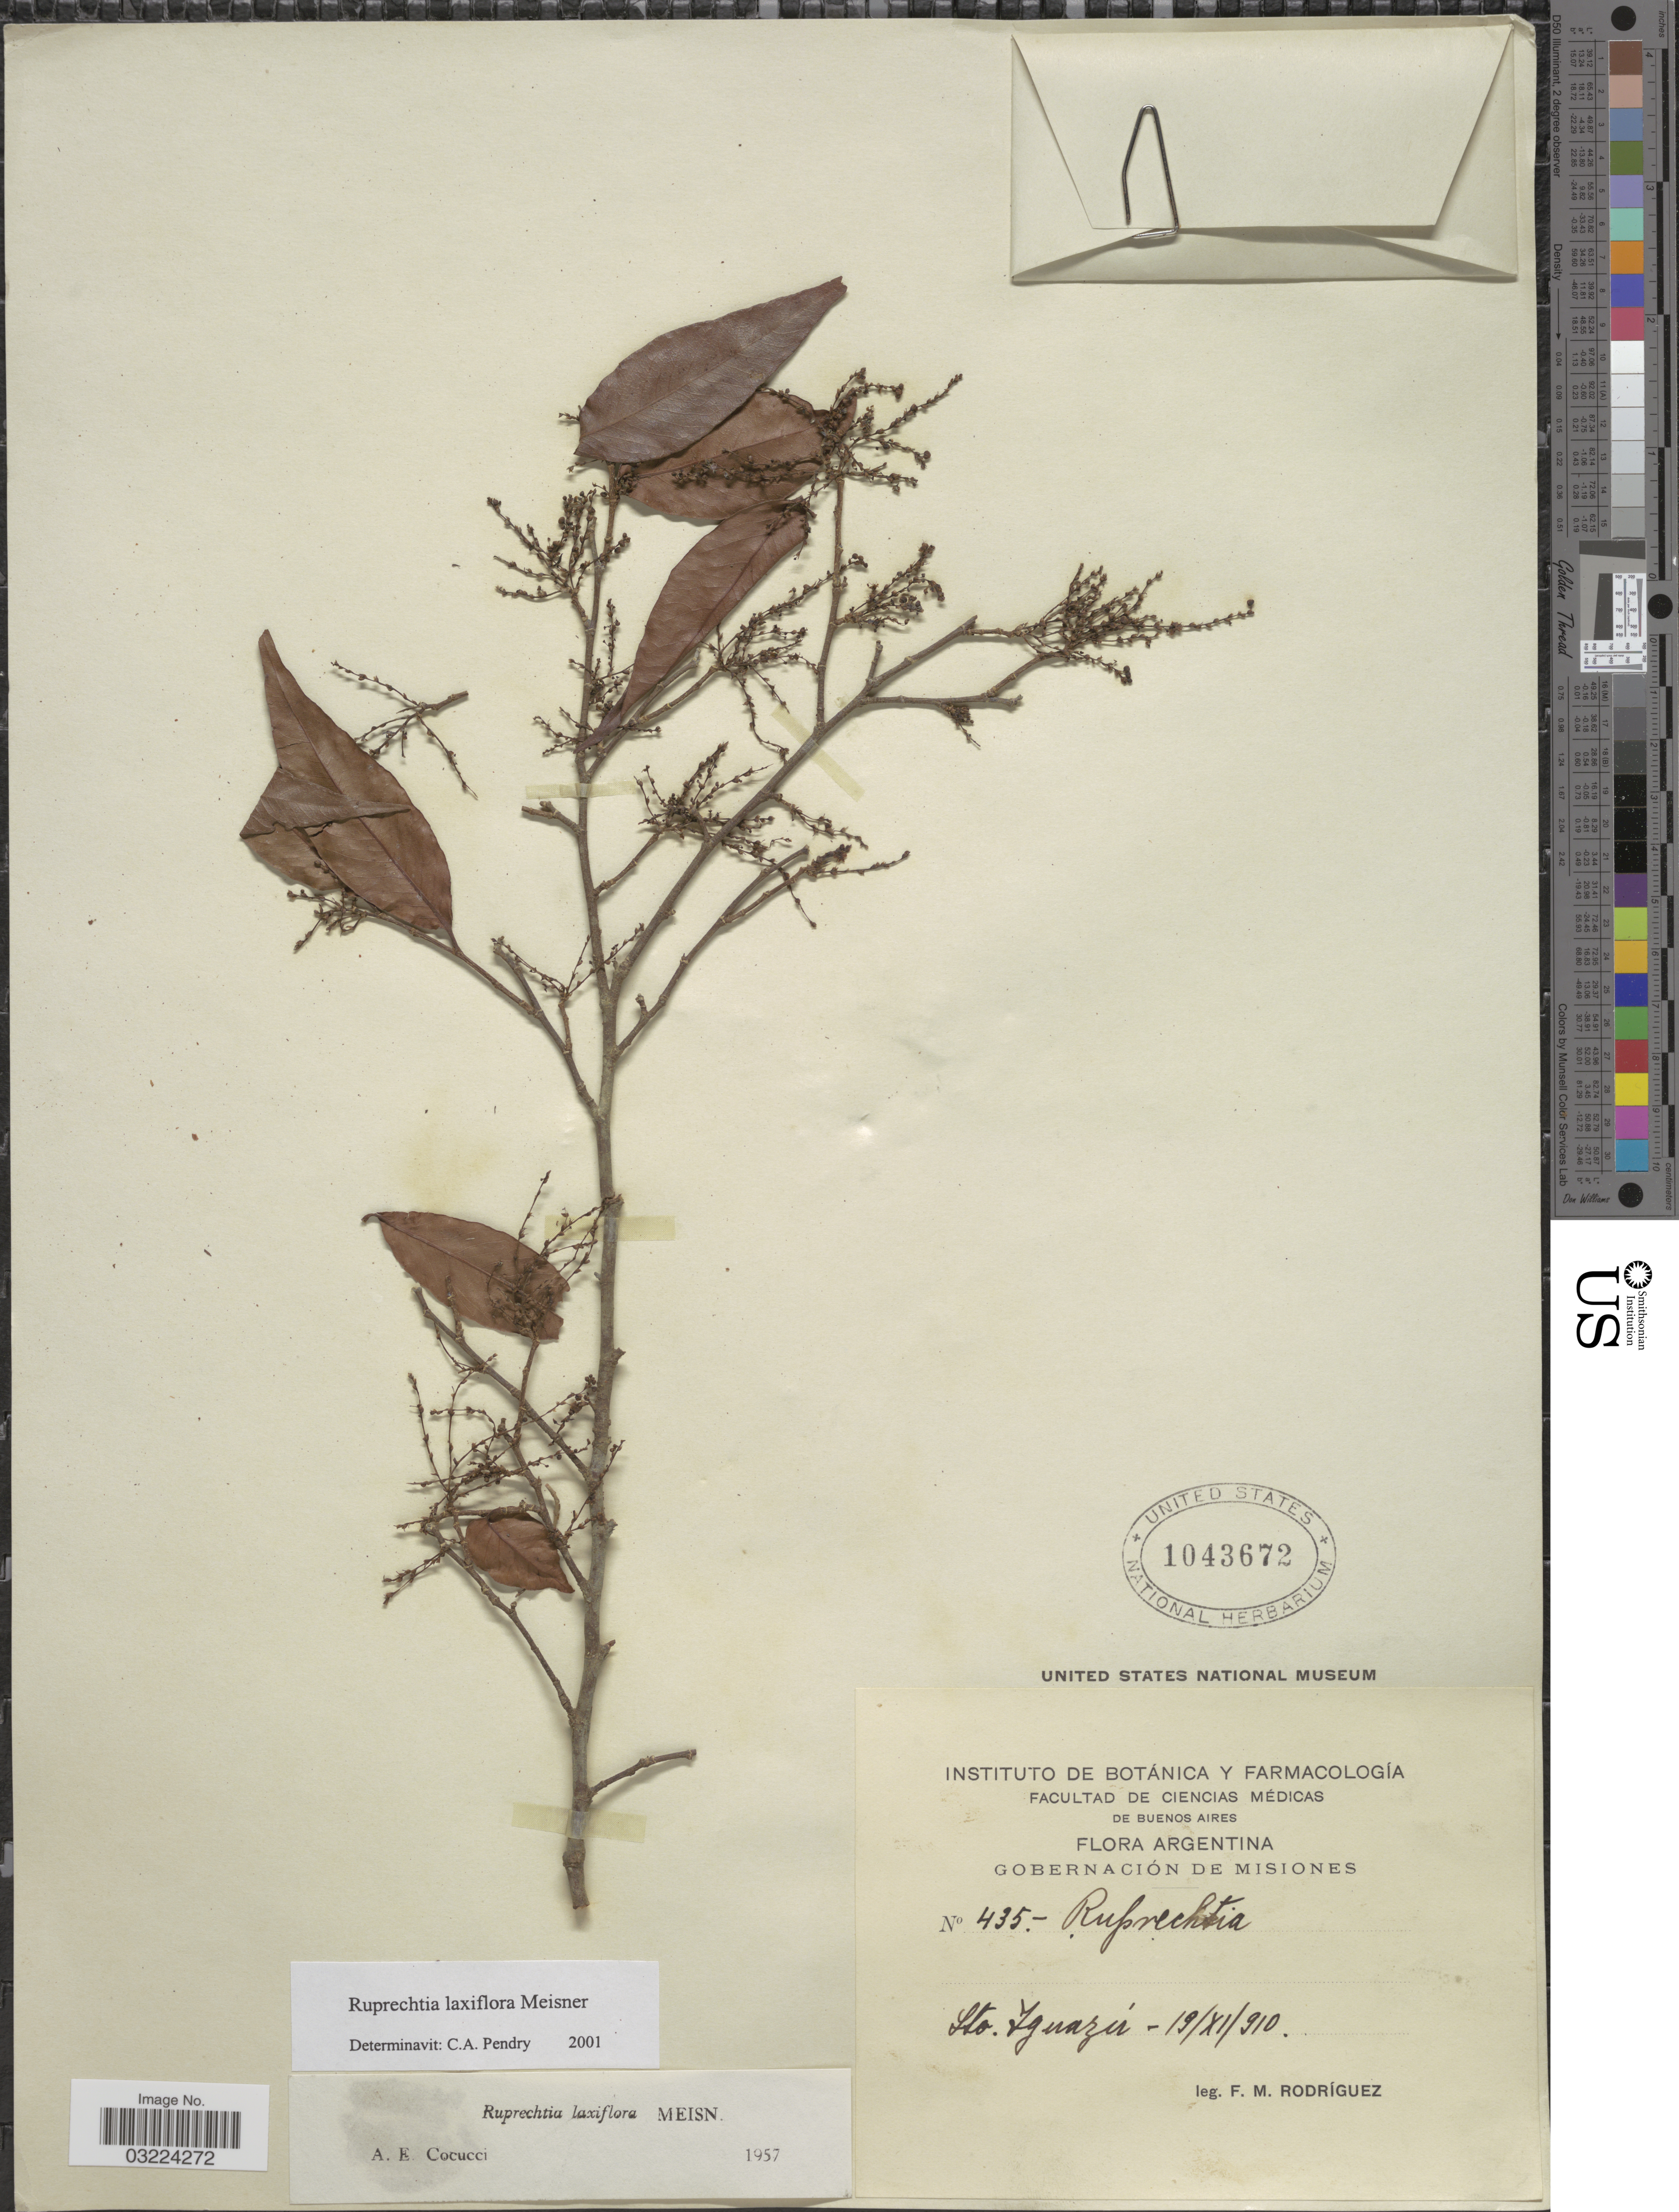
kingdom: Plantae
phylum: Tracheophyta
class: Magnoliopsida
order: Caryophyllales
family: Polygonaceae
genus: Ruprechtia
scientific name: Ruprechtia laxiflora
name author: Meisn.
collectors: F. M. Rodriguez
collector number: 435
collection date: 1910-11-19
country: Argentina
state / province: Misiones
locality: Gobernación de Misiones. Sto. Iguazú.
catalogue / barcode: US 1043672